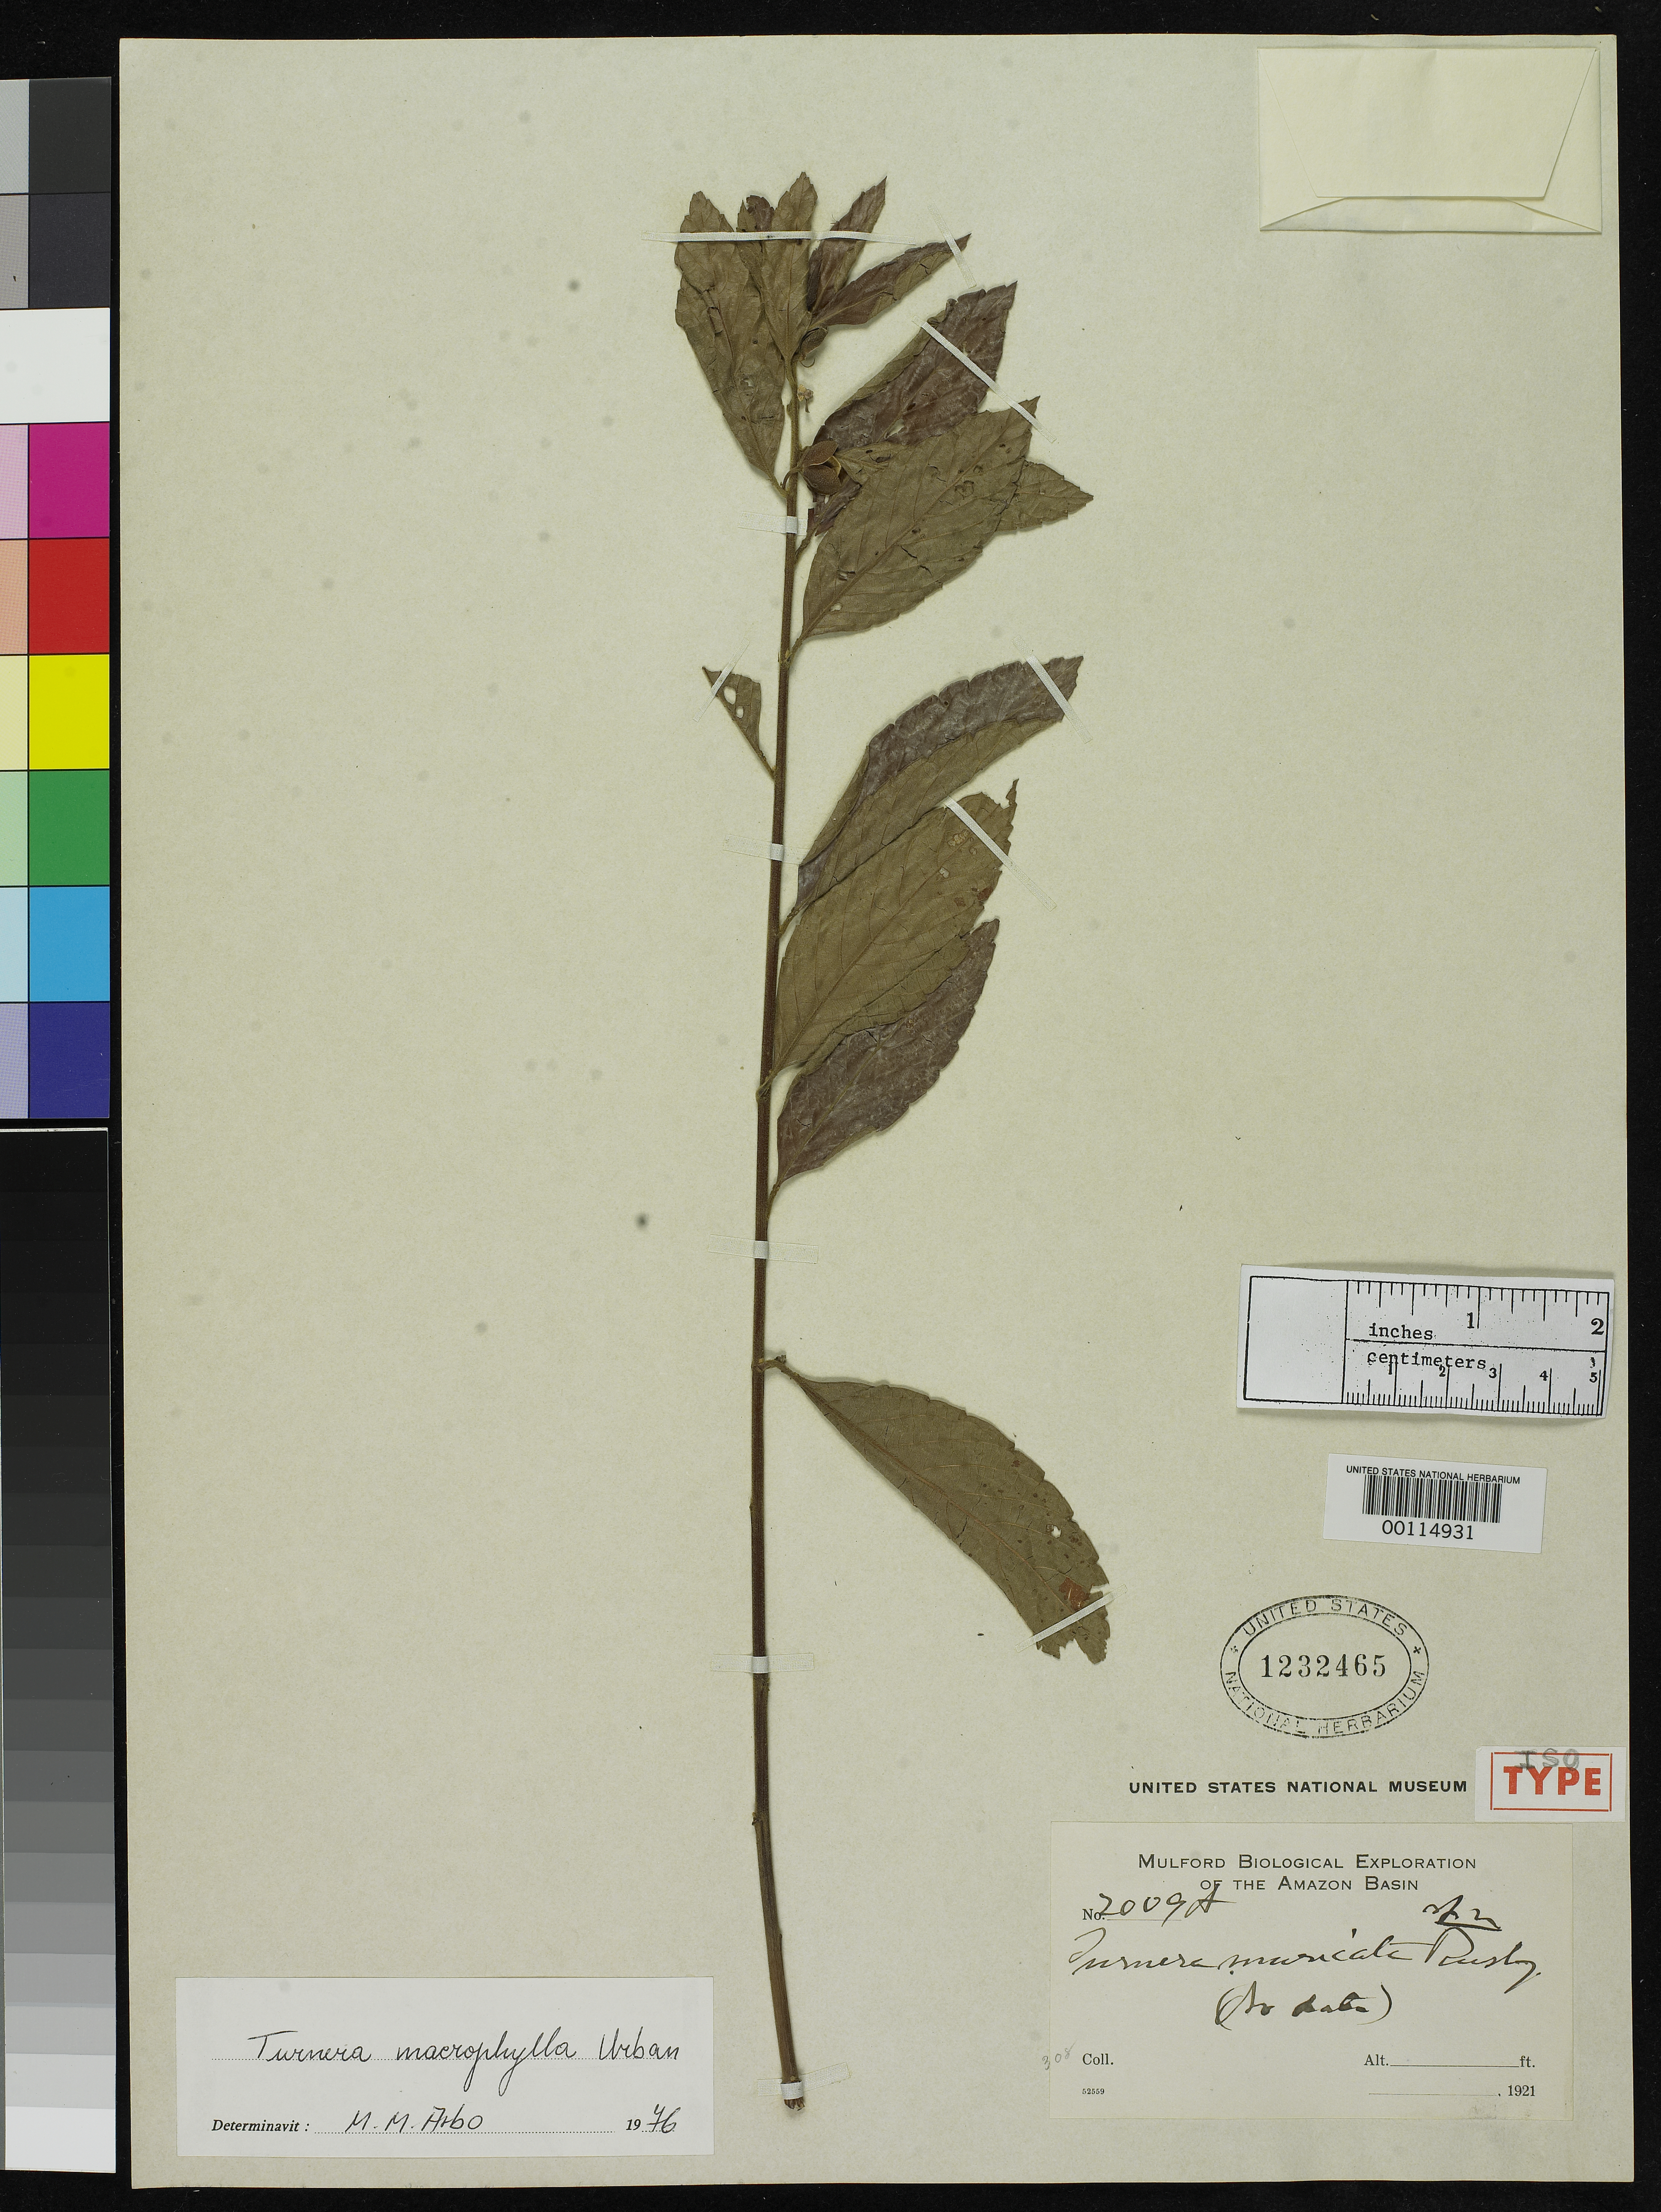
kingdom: Plantae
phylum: Tracheophyta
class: Magnoliopsida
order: Malpighiales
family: Turneraceae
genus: Turnera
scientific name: Turnera muricata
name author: Rusby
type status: Isotype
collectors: Mulford Biological Exploration of the Amazon Basin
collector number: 2009 A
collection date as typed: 1921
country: Bolivia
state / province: La Paz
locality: Amazon Basin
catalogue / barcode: US 1232465